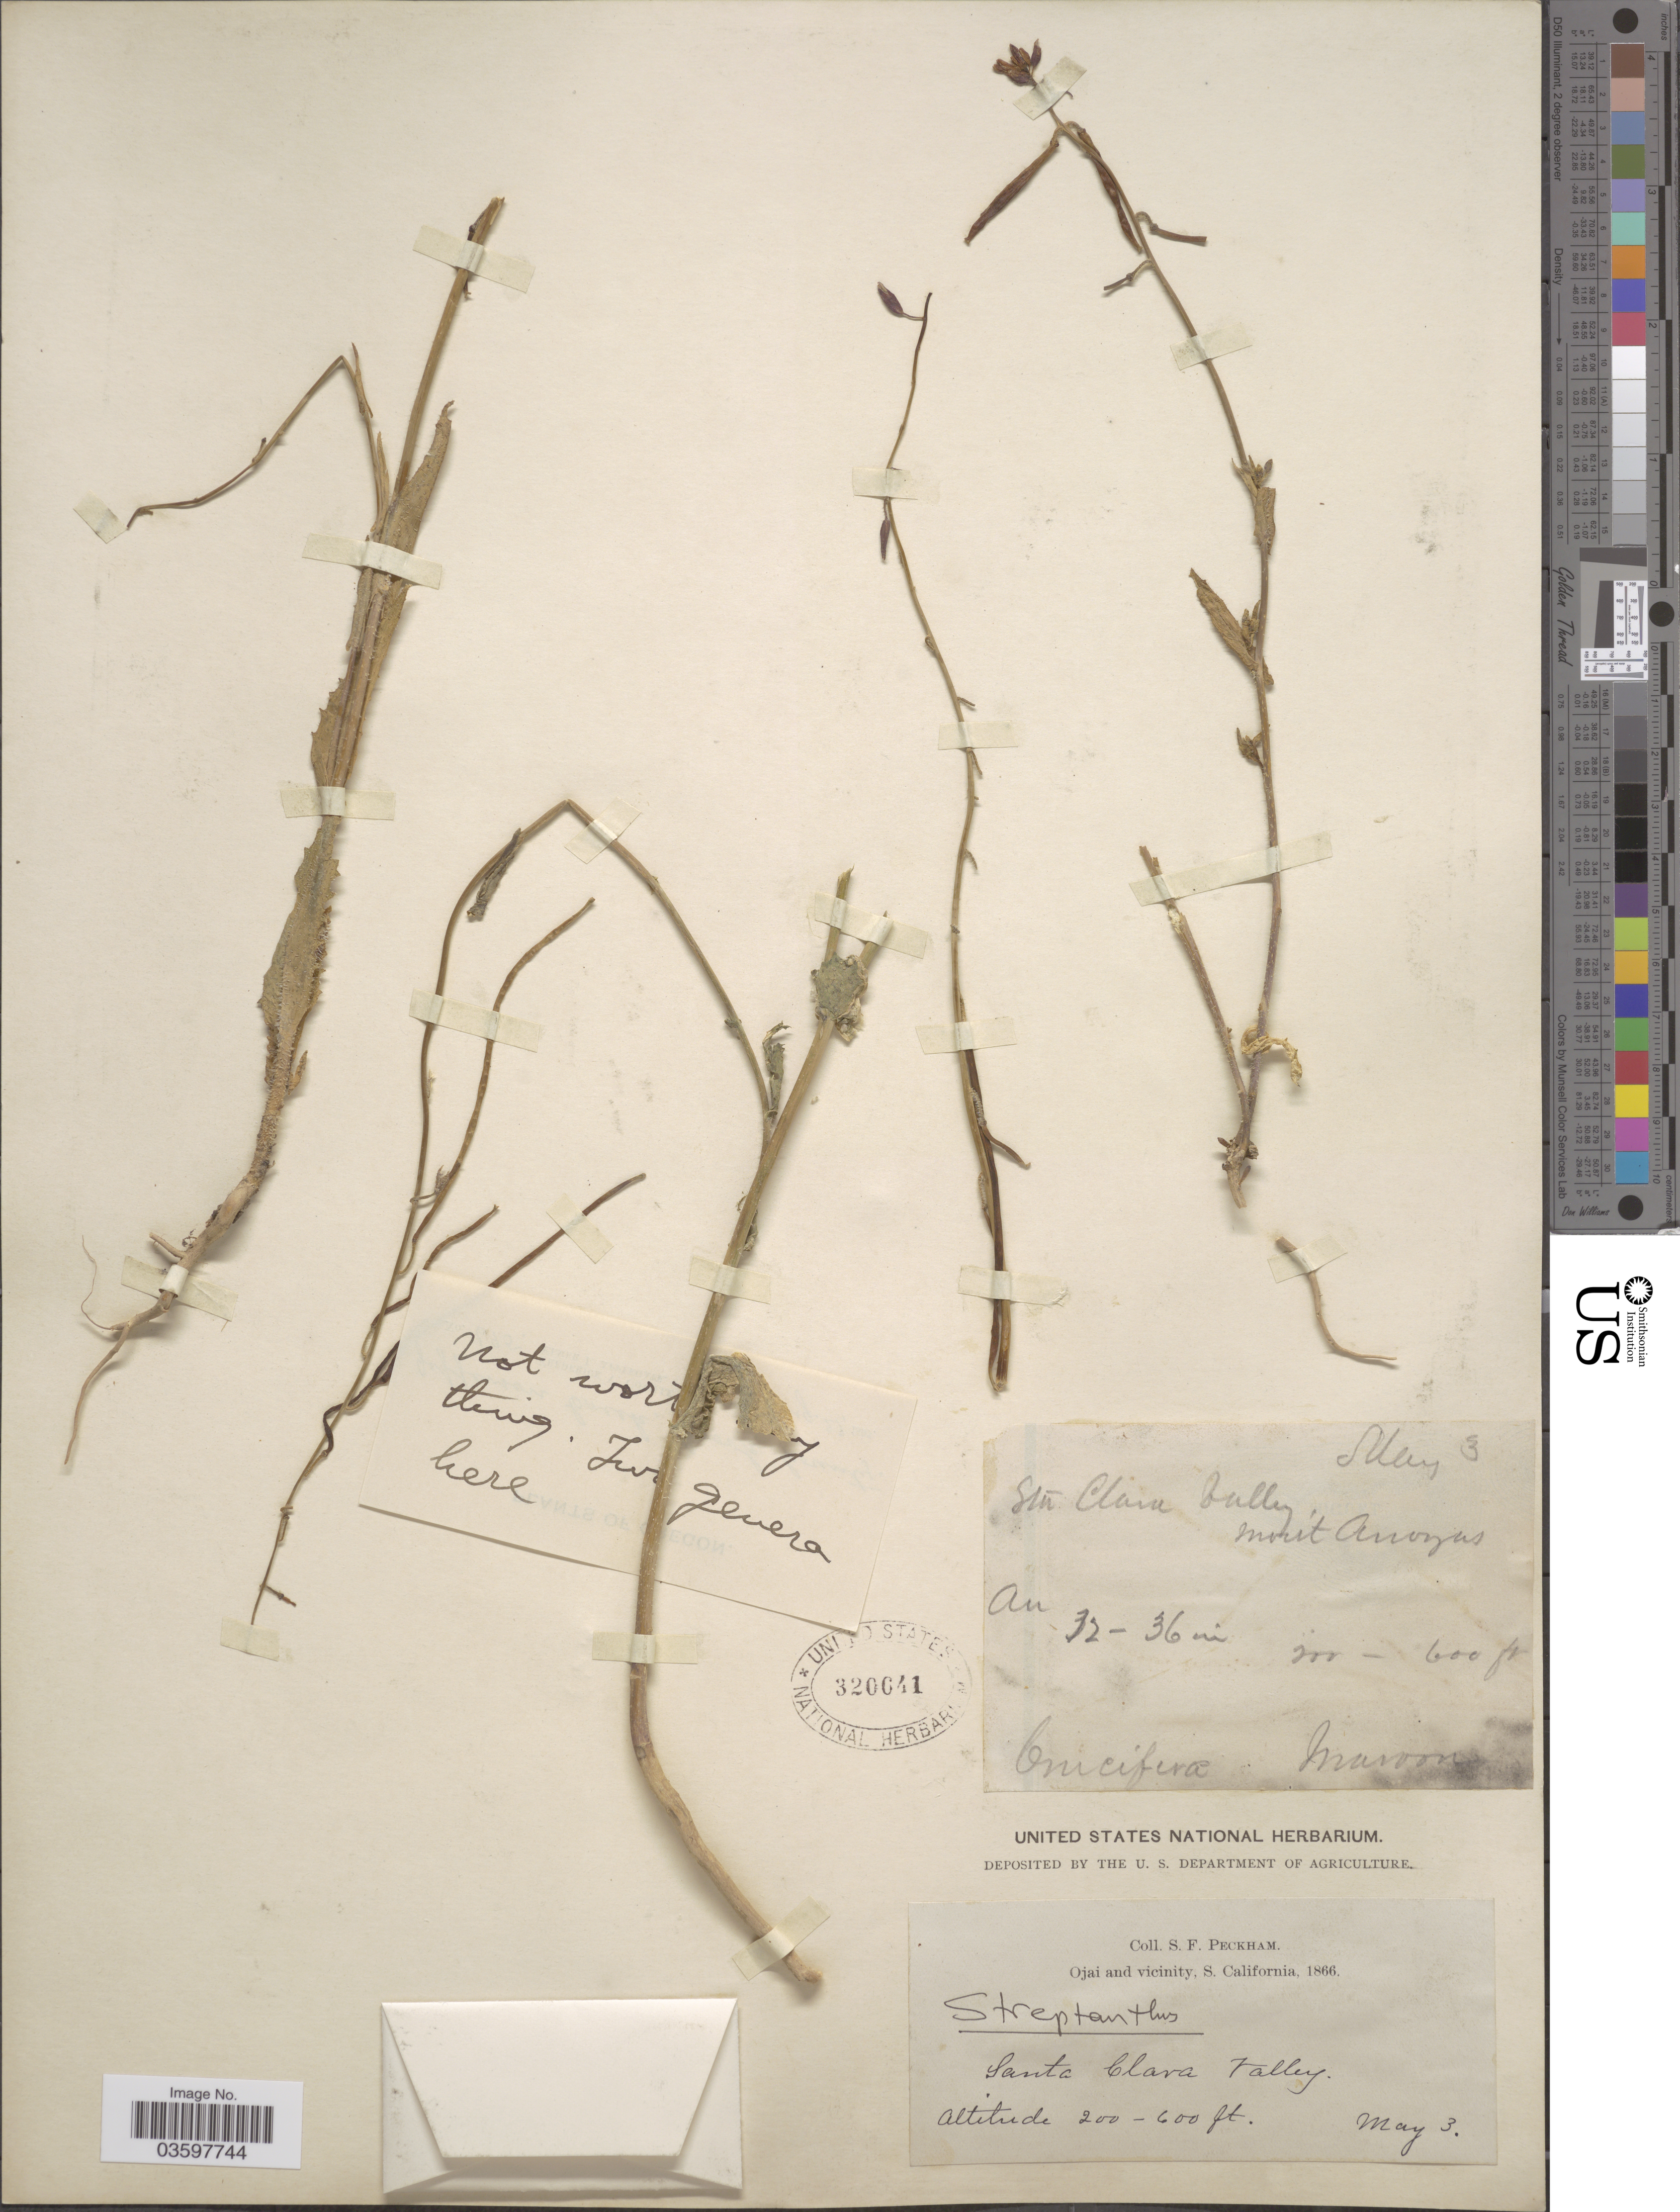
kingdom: Plantae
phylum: Tracheophyta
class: Magnoliopsida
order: Brassicales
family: Brassicaceae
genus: Streptanthus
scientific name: Streptanthus sp.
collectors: S. Peckham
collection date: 1866-05-03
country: United States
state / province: California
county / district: Ventura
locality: Ojai and vicinity, S. California. Santa Clara Valley.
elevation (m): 61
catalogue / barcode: US 320641